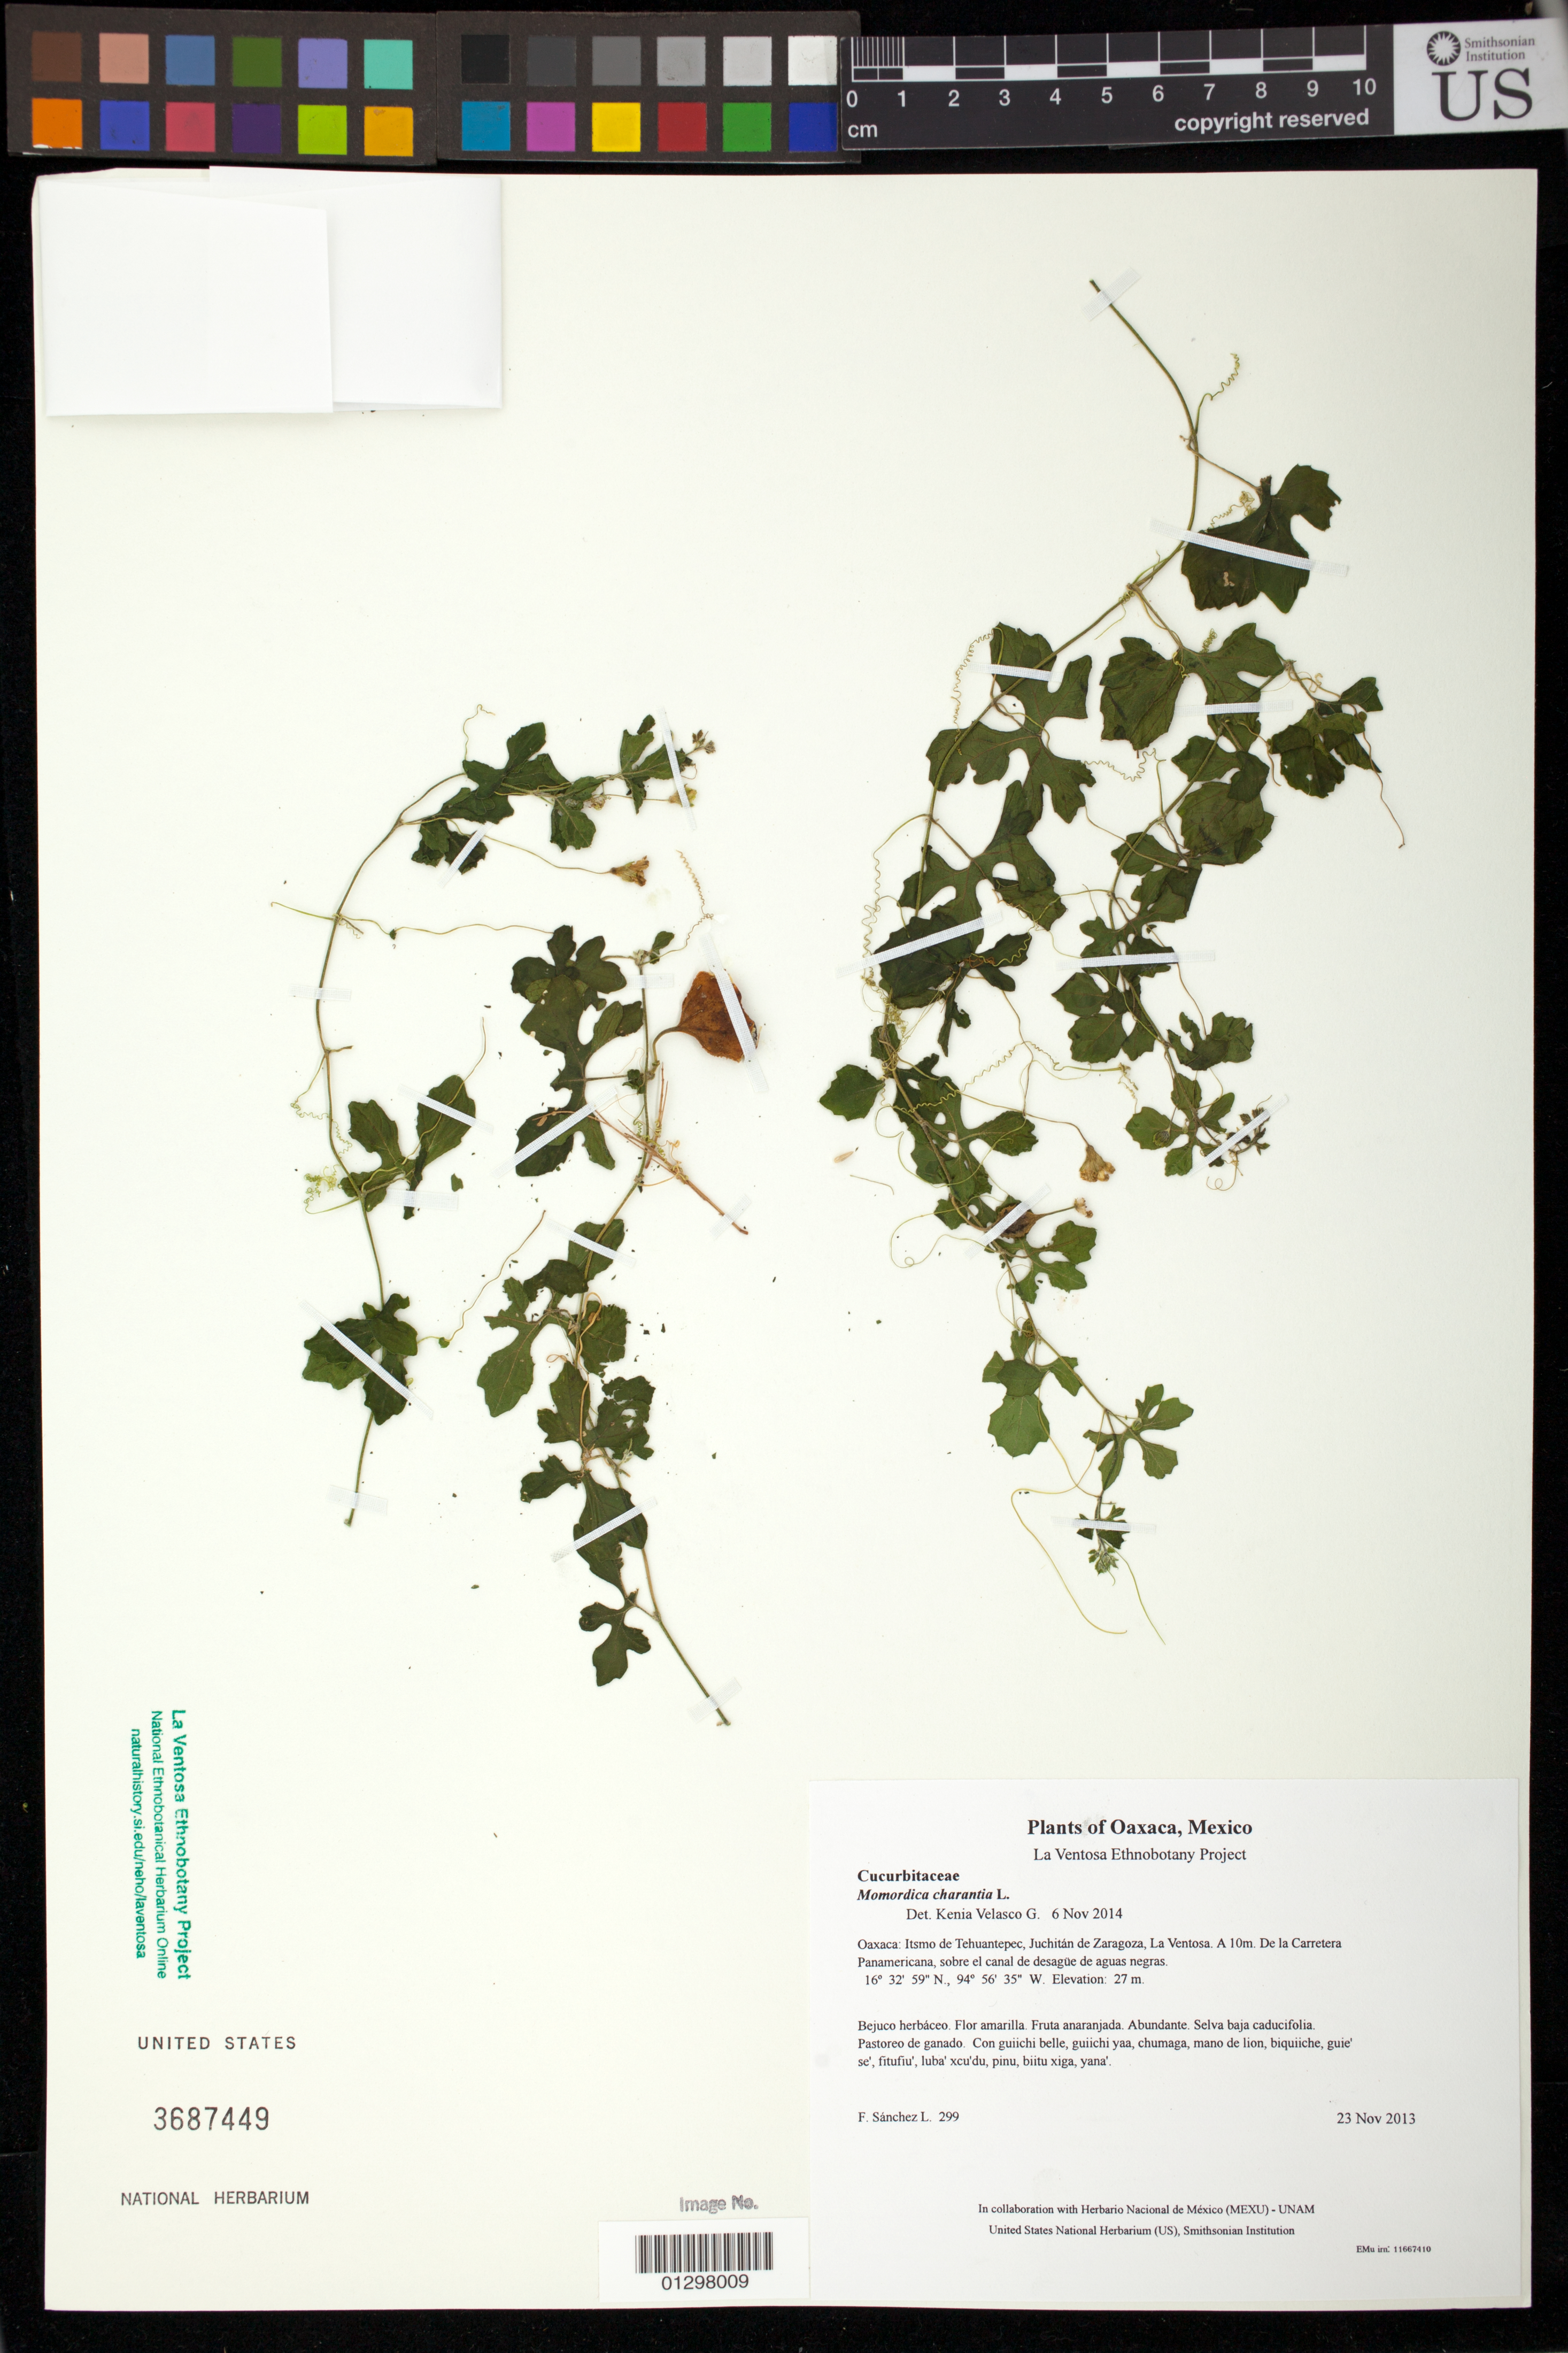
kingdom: Plantae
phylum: Tracheophyta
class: Magnoliopsida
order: Cucurbitales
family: Cucurbitaceae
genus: Momordica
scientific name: Momordica charantia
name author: L.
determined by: Velasco G., Kenia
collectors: F. Sánchez L.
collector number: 299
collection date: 2013-11-23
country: Mexico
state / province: Oaxaca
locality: Itsmo de Tehuantepec, Juchitán de Zaragoza, La Ventosa. A 10m. De la Carretera Panamericana, sobre el canal de desagüe de aguas negras.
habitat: Selva baja caducifolia. Pastoreo de ganado.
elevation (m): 27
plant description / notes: JEBOT, MEXU, SERO, US; Luba'. Guie' naguchi. Cuaananaxhi biguitu. Stale.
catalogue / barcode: US 3687449